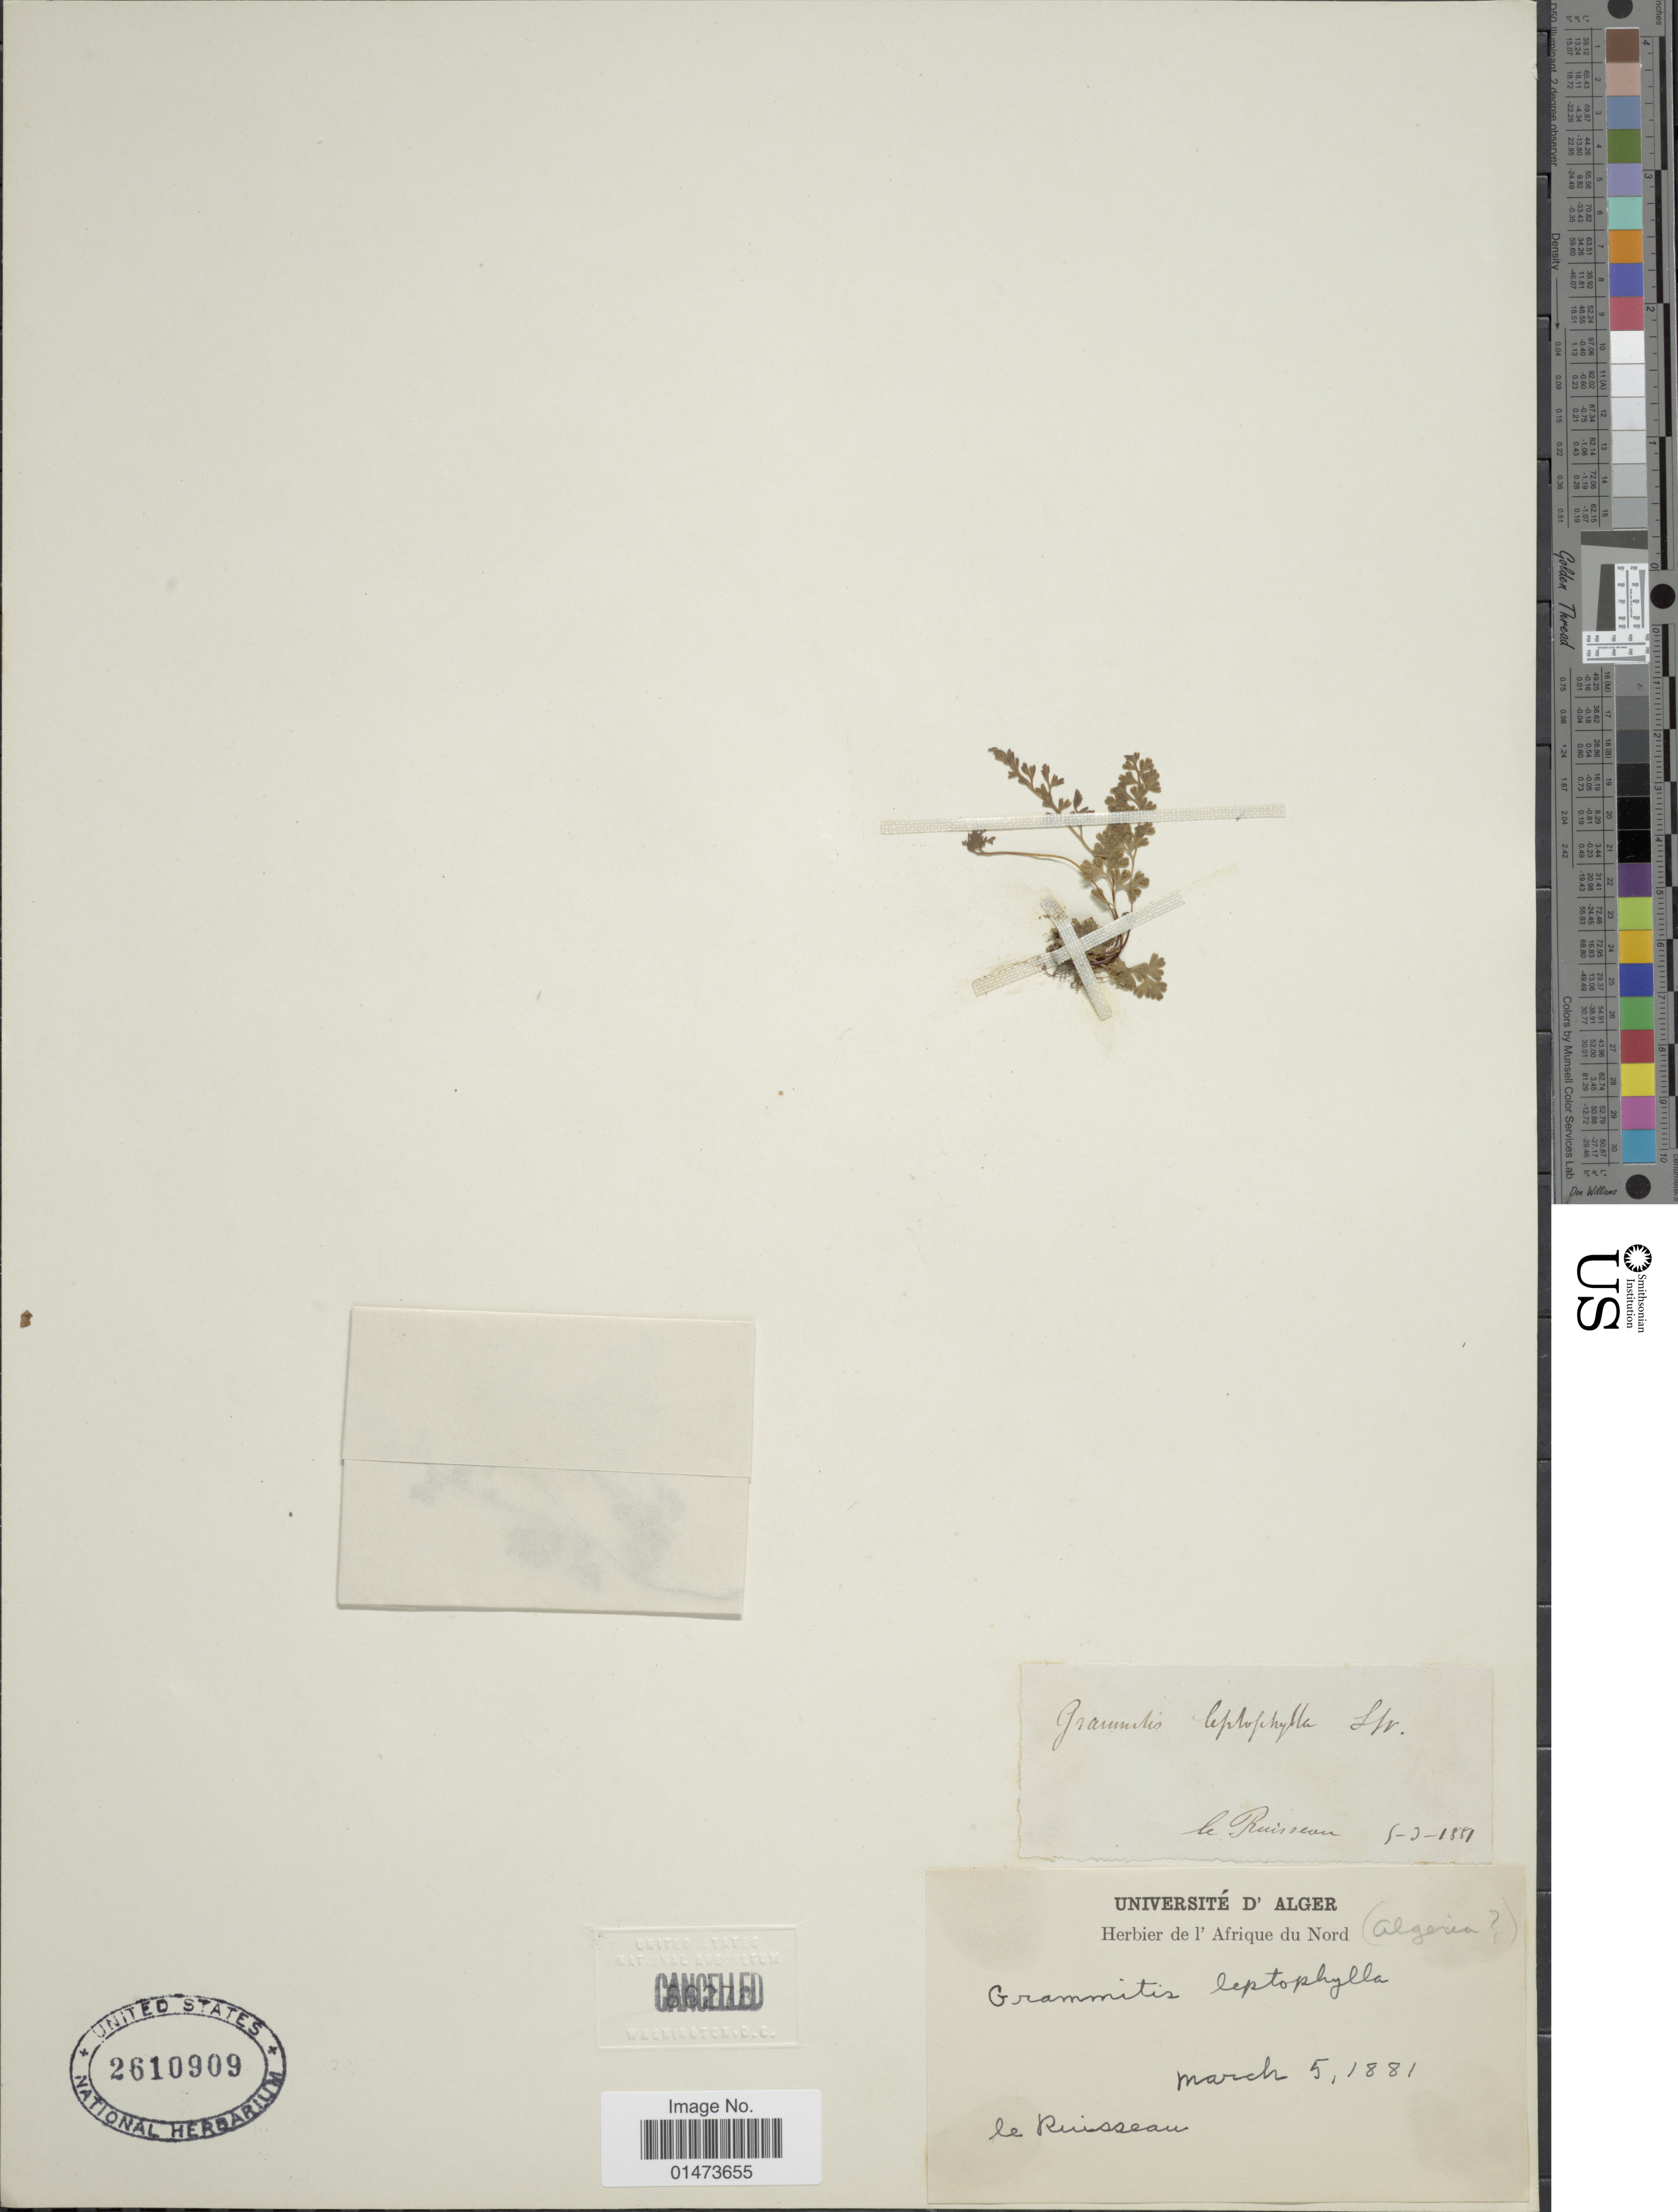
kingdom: Plantae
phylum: Tracheophyta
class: Polypodiopsida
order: Polypodiales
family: Pteridaceae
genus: Anogramma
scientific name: Anogramma leptophylla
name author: (L.) Link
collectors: ex herb. de l'Afrique du Nord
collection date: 1881-03-05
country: Reunion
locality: Le Ruisseau. [interpreted]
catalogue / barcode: US 2610909